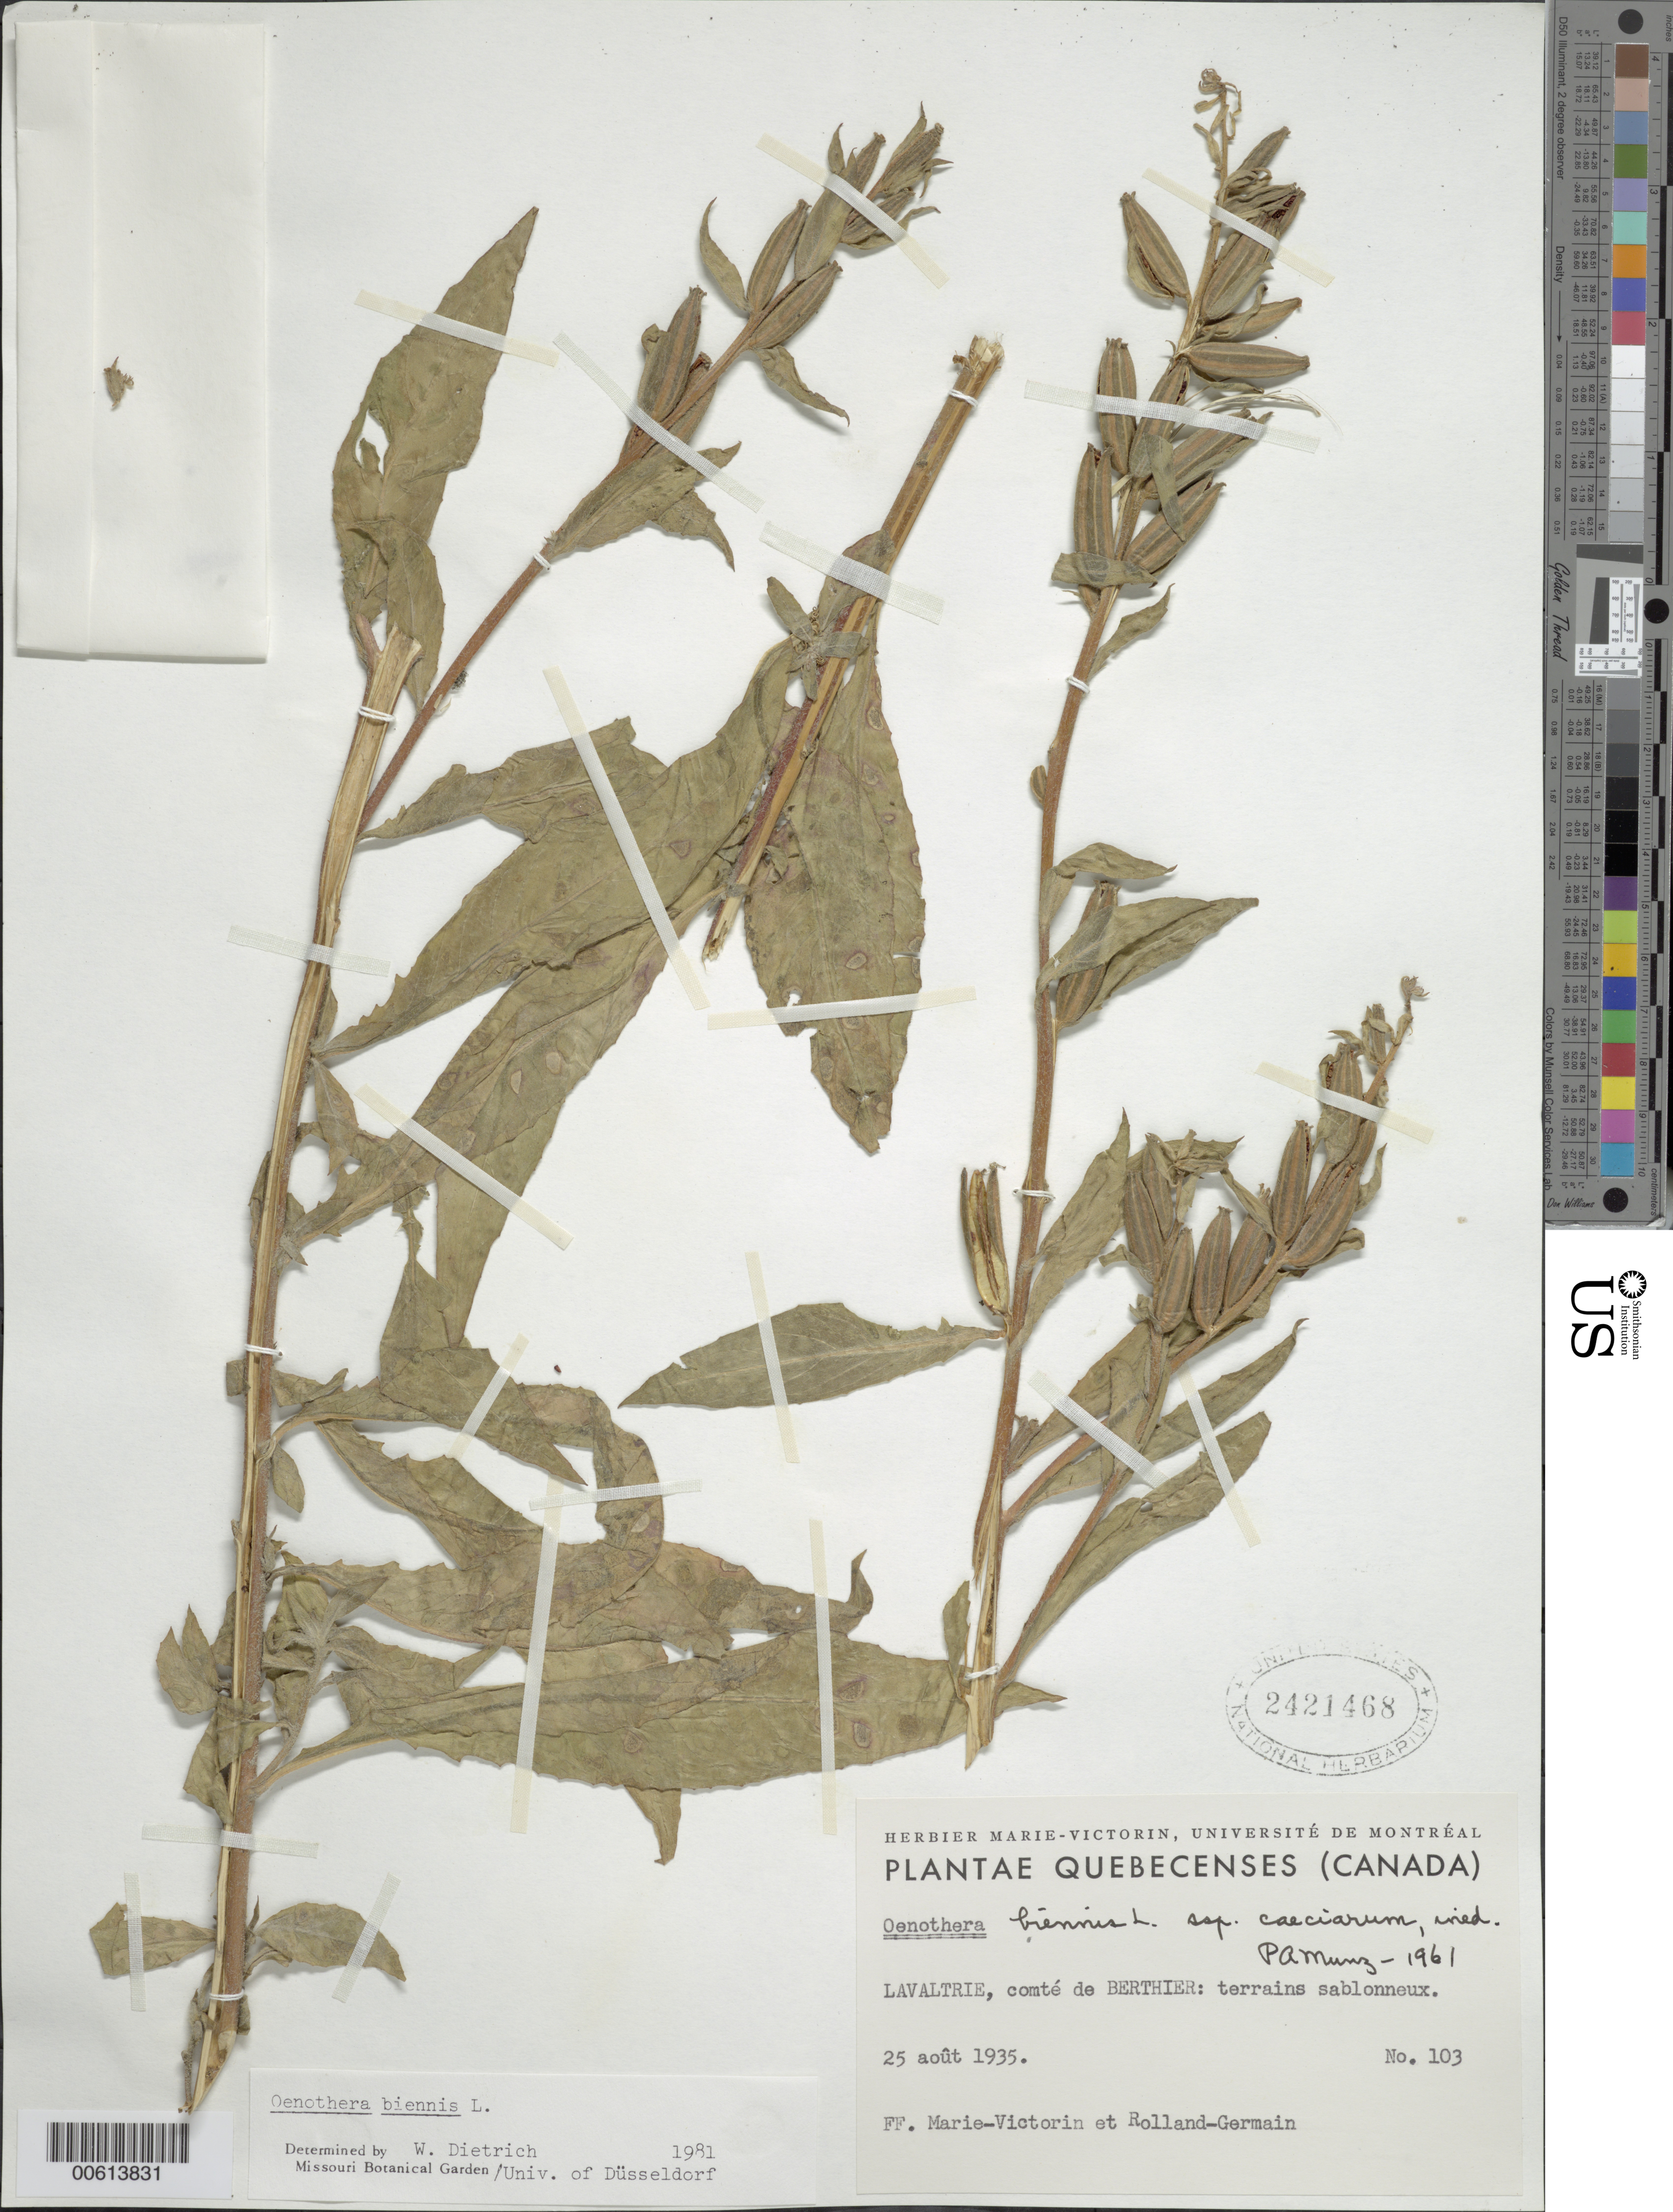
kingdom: Plantae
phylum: Tracheophyta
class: Magnoliopsida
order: Myrtales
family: Onagraceae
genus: Oenothera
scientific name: Oenothera biennis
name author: L.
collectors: Fr. Marie-Victorin & Rolland-Germain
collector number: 103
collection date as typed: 25 Aug 1935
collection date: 1935-08-25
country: Canada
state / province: Quebec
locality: Lavaltrie, comte de Berthier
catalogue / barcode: US 2421468